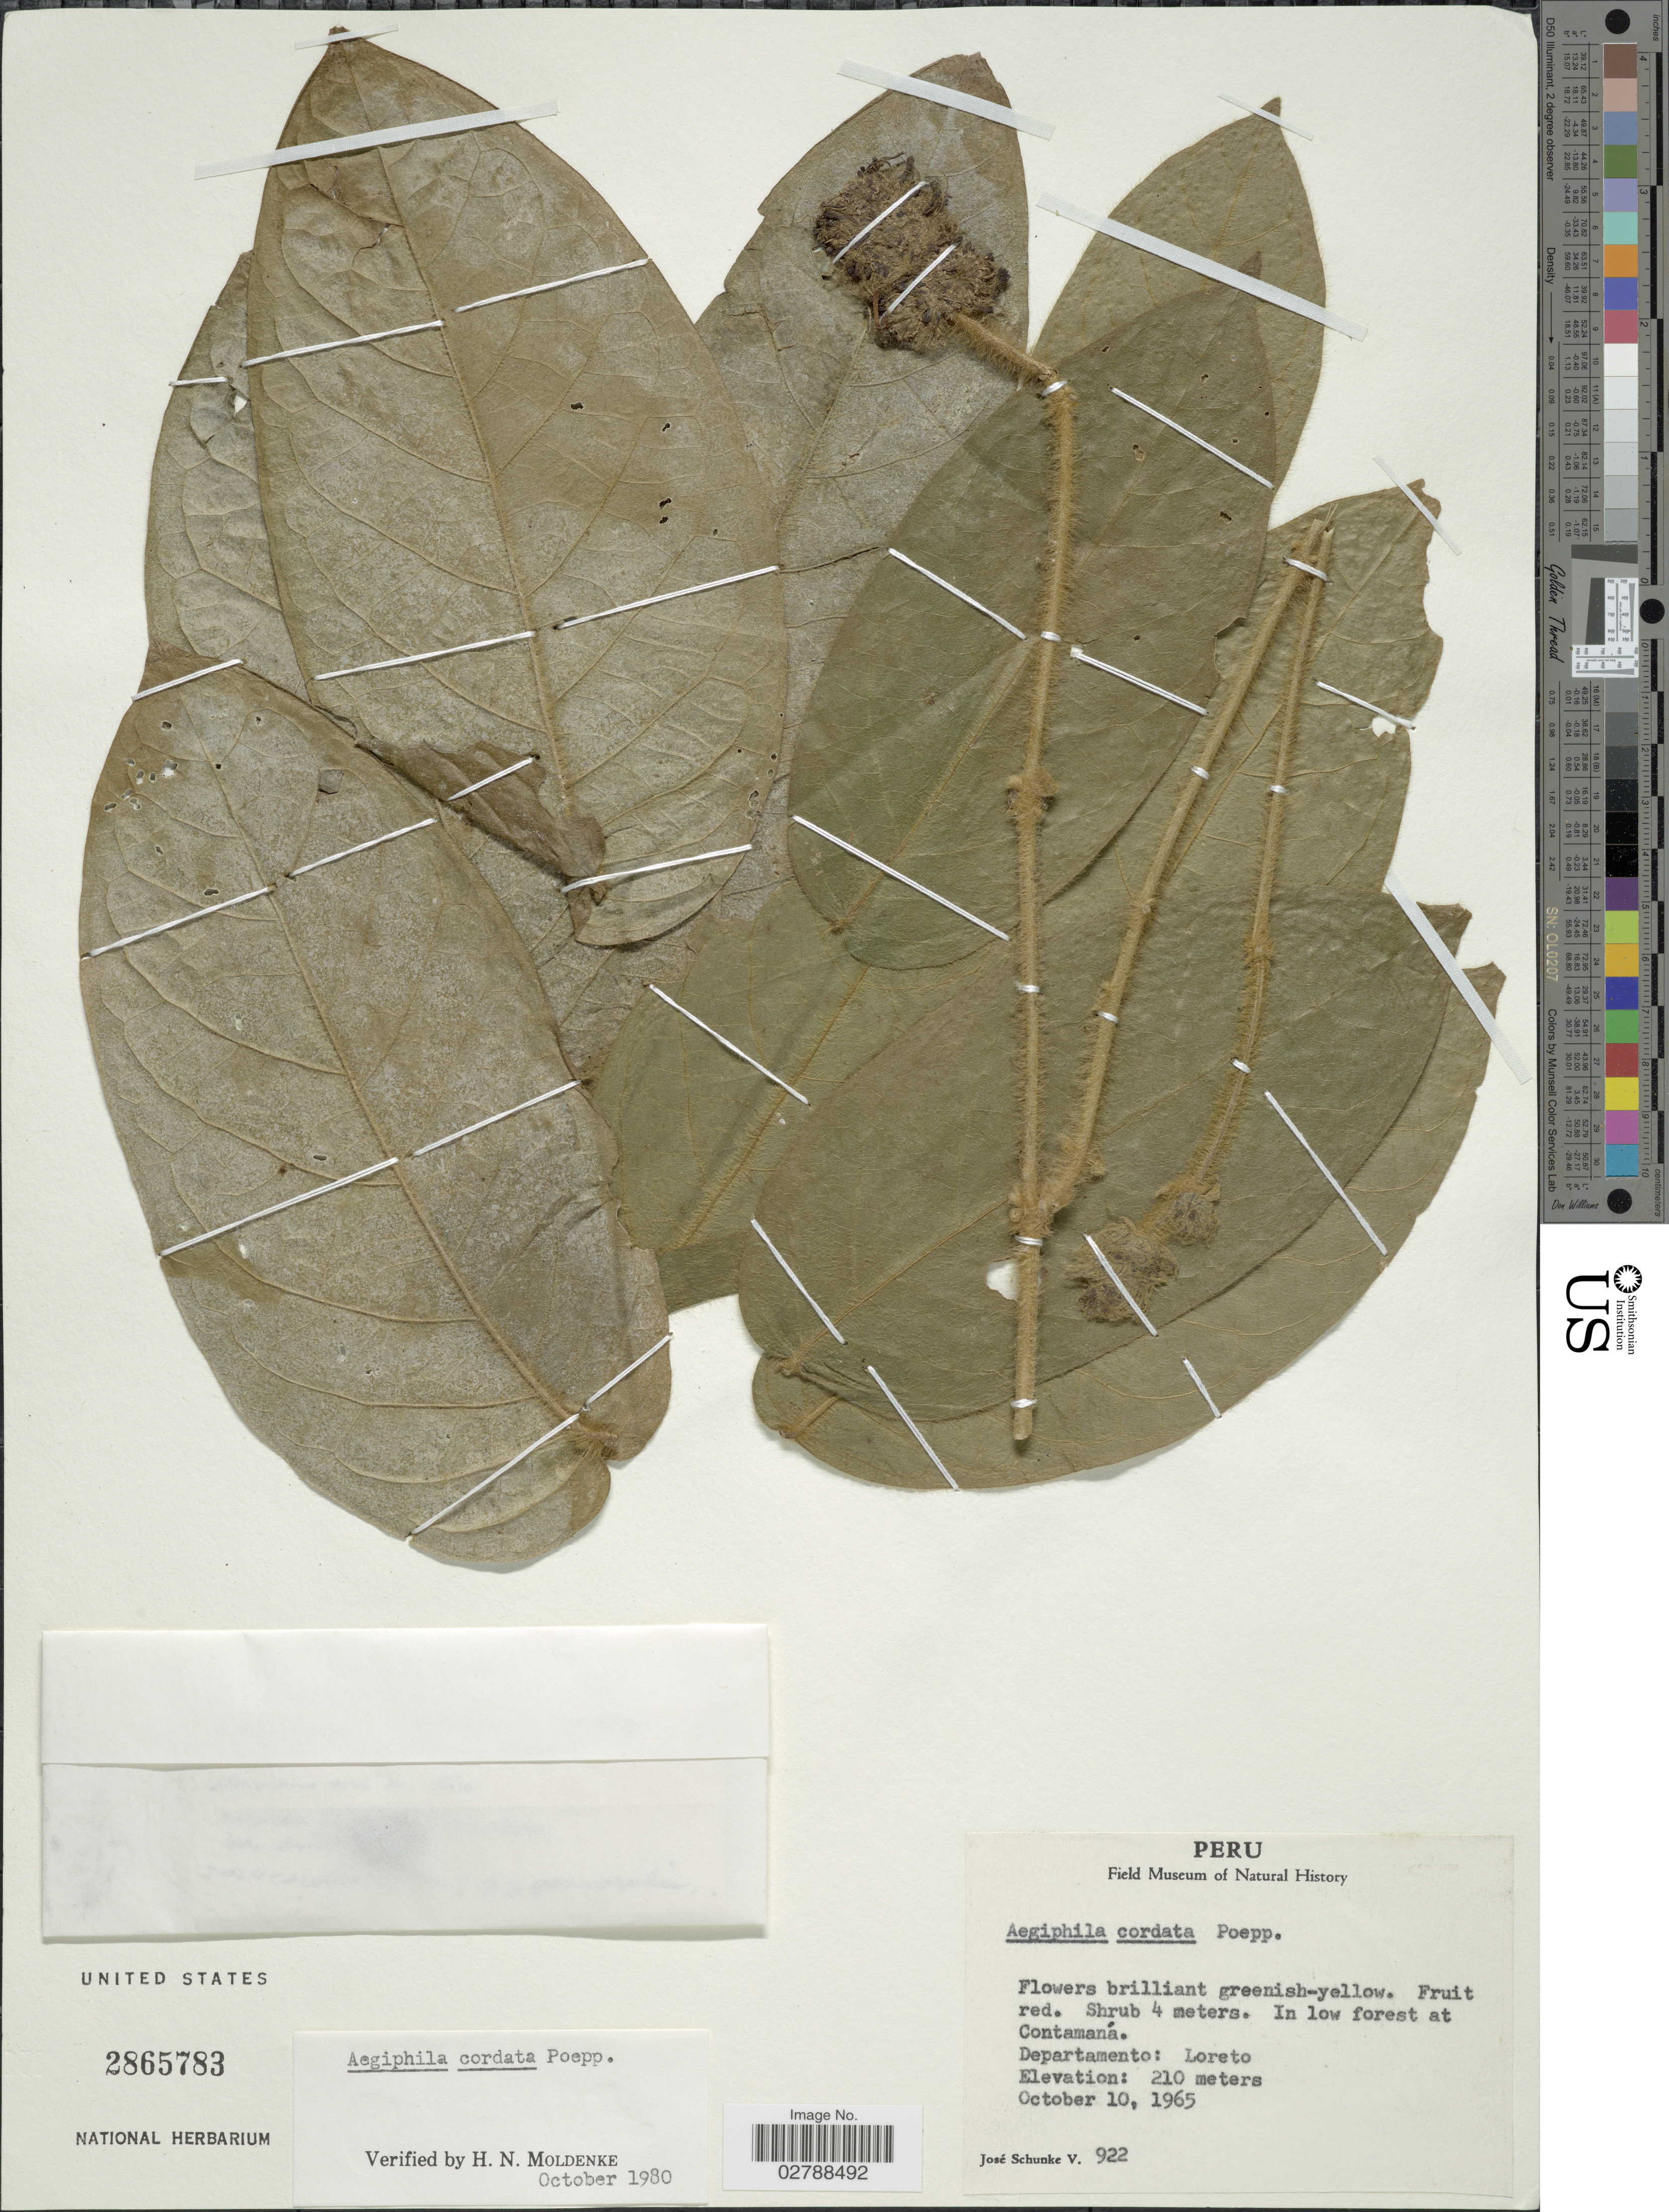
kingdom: Plantae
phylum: Tracheophyta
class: Magnoliopsida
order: Lamiales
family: Lamiaceae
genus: Aegiphila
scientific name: Aegiphila cordata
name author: Poepp. ex Schauer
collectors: J. Schunke Vigo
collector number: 922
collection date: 1965-10-10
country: Peru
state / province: Loreto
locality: In low forest at Contamaná, Departamento: Loreto.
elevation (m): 210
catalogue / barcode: US 2865783